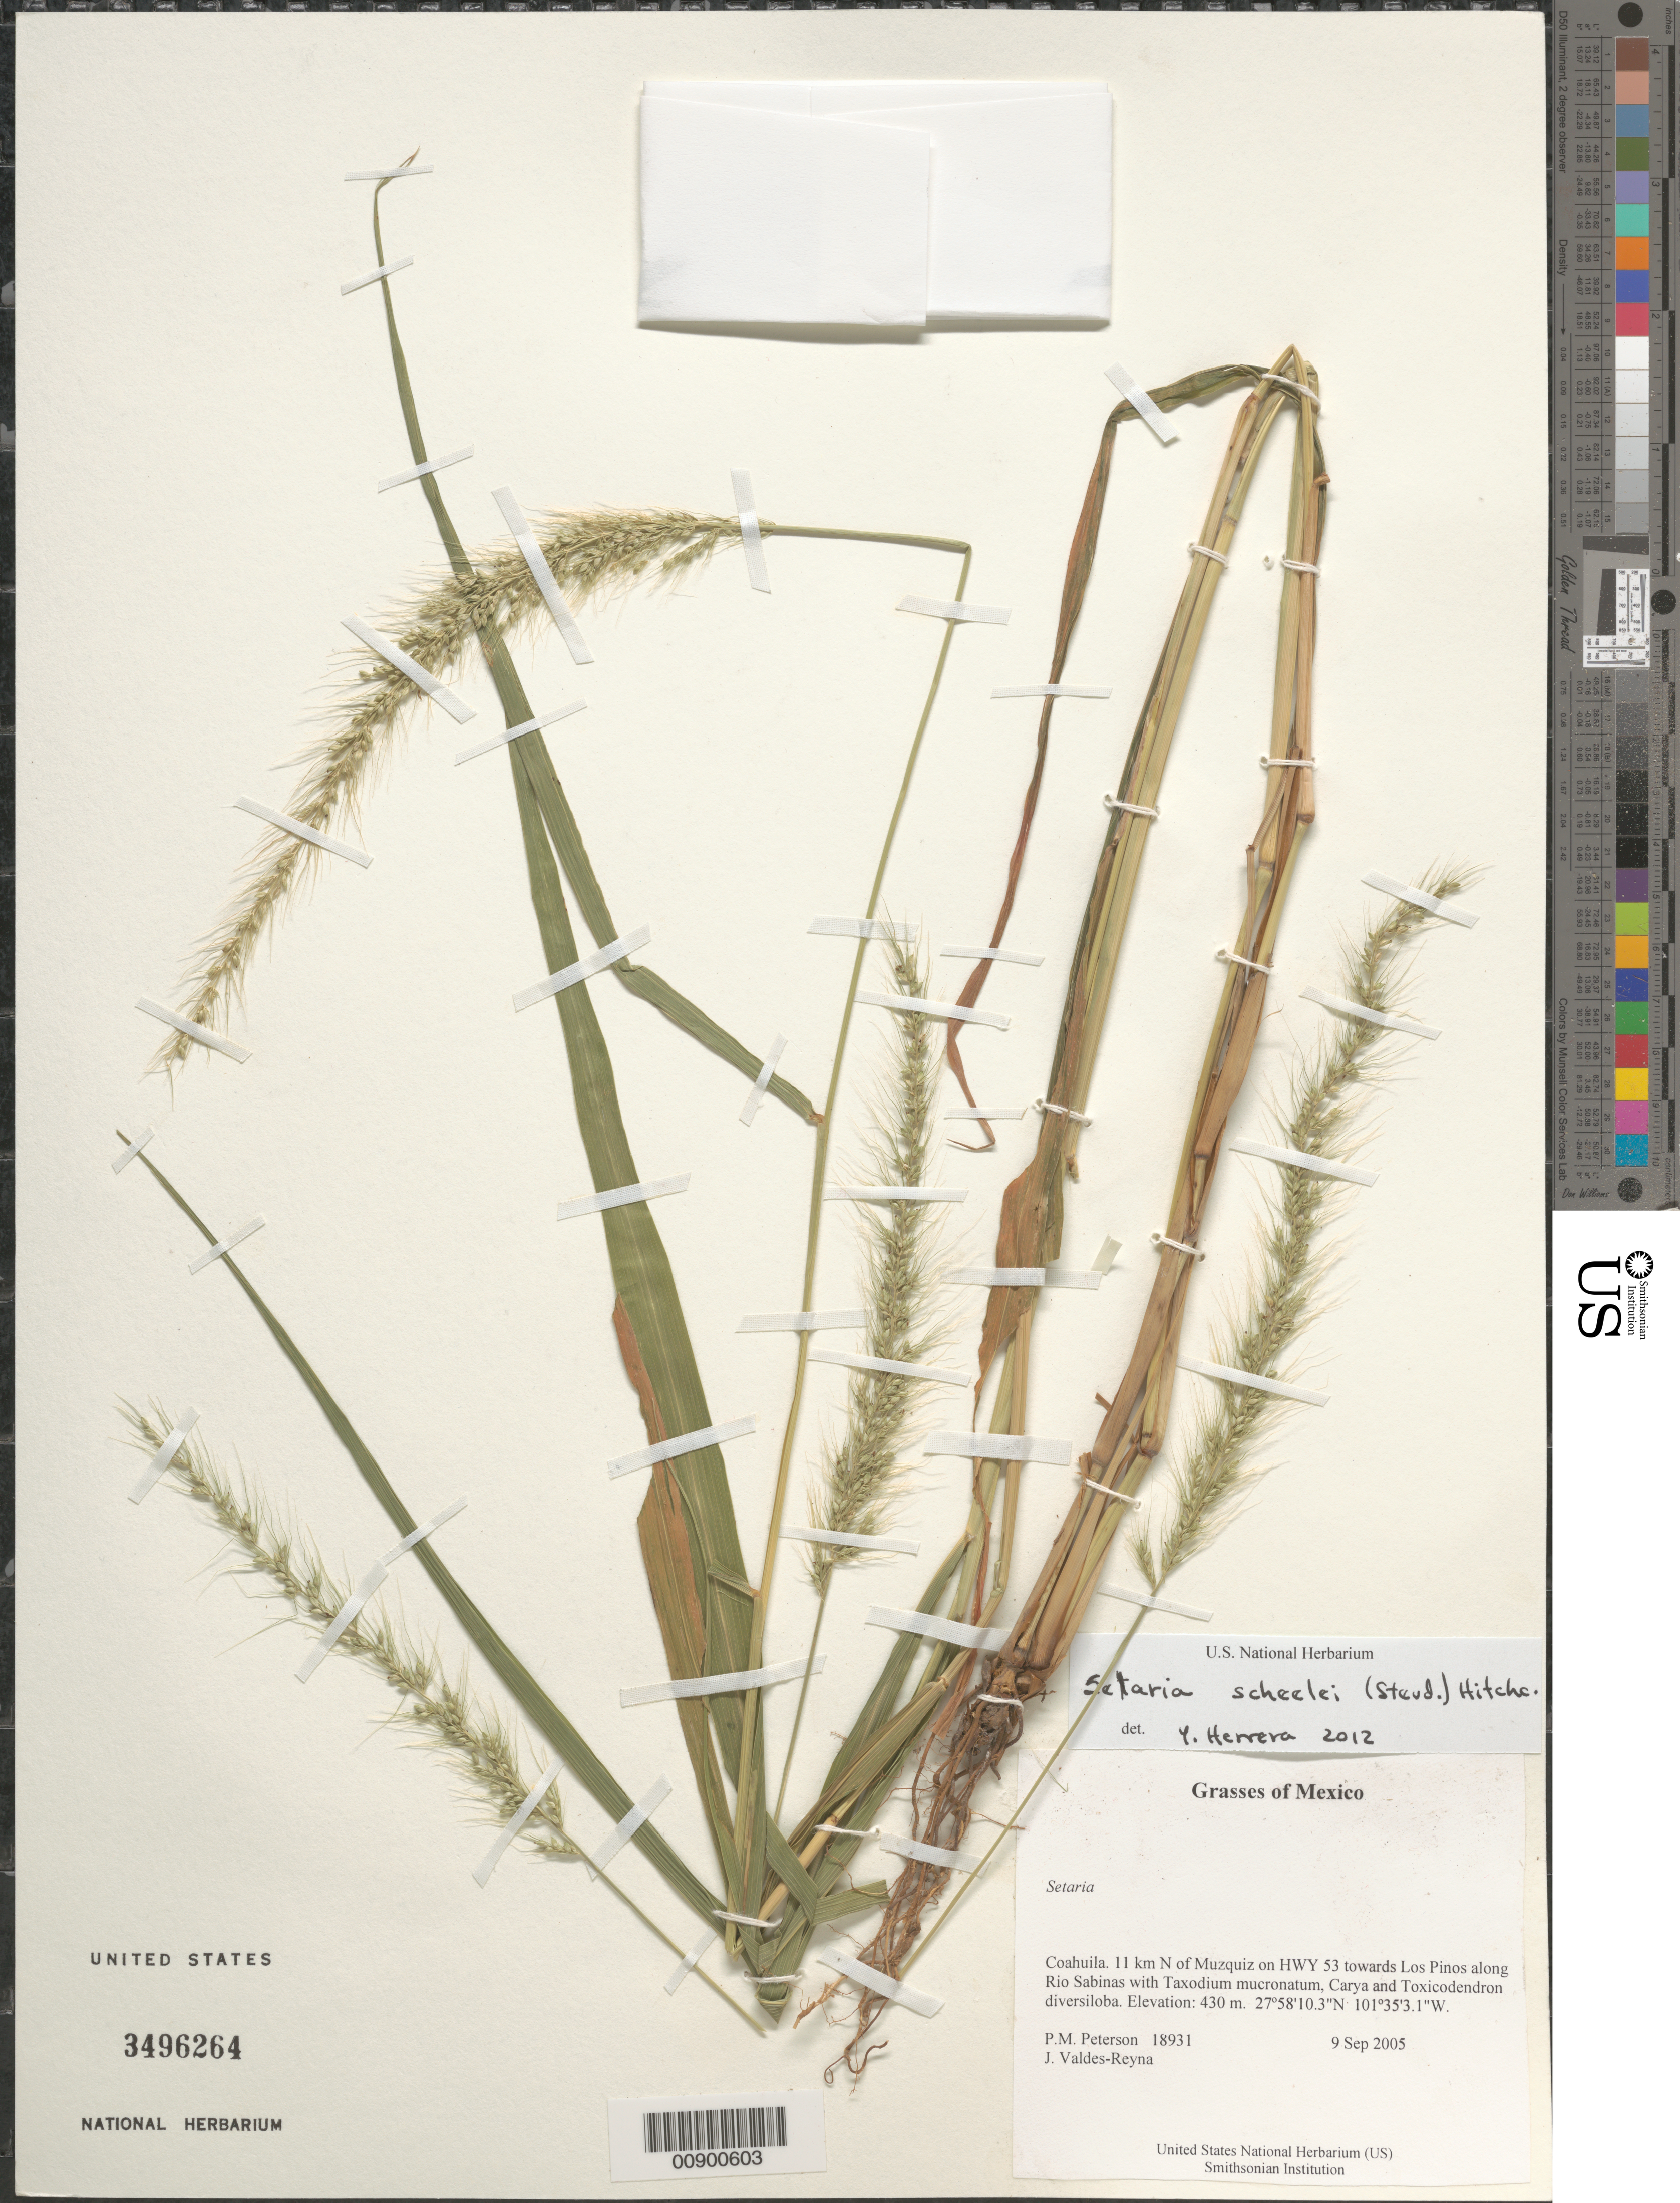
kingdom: Plantae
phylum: Tracheophyta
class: Liliopsida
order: Poales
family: Poaceae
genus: Setaria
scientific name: Setaria scheelei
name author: (Steud.) Hitchc.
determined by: Herrera Arrieta, Y., (CIIDIR), Instituto Politecnico Nacional (MEXICO)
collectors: P. M. Peterson & J. Valdés-Reyna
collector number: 18931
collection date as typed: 09 Sep 2005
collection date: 2005-09-09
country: Mexico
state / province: Coahuila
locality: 11 km N of Muzquiz on HWY 53 towards Los Pinos along Rio Sabinas with Taxodium mucronatum, Carya and Toxicodendron diversiloba.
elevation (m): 430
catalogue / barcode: US 3496264